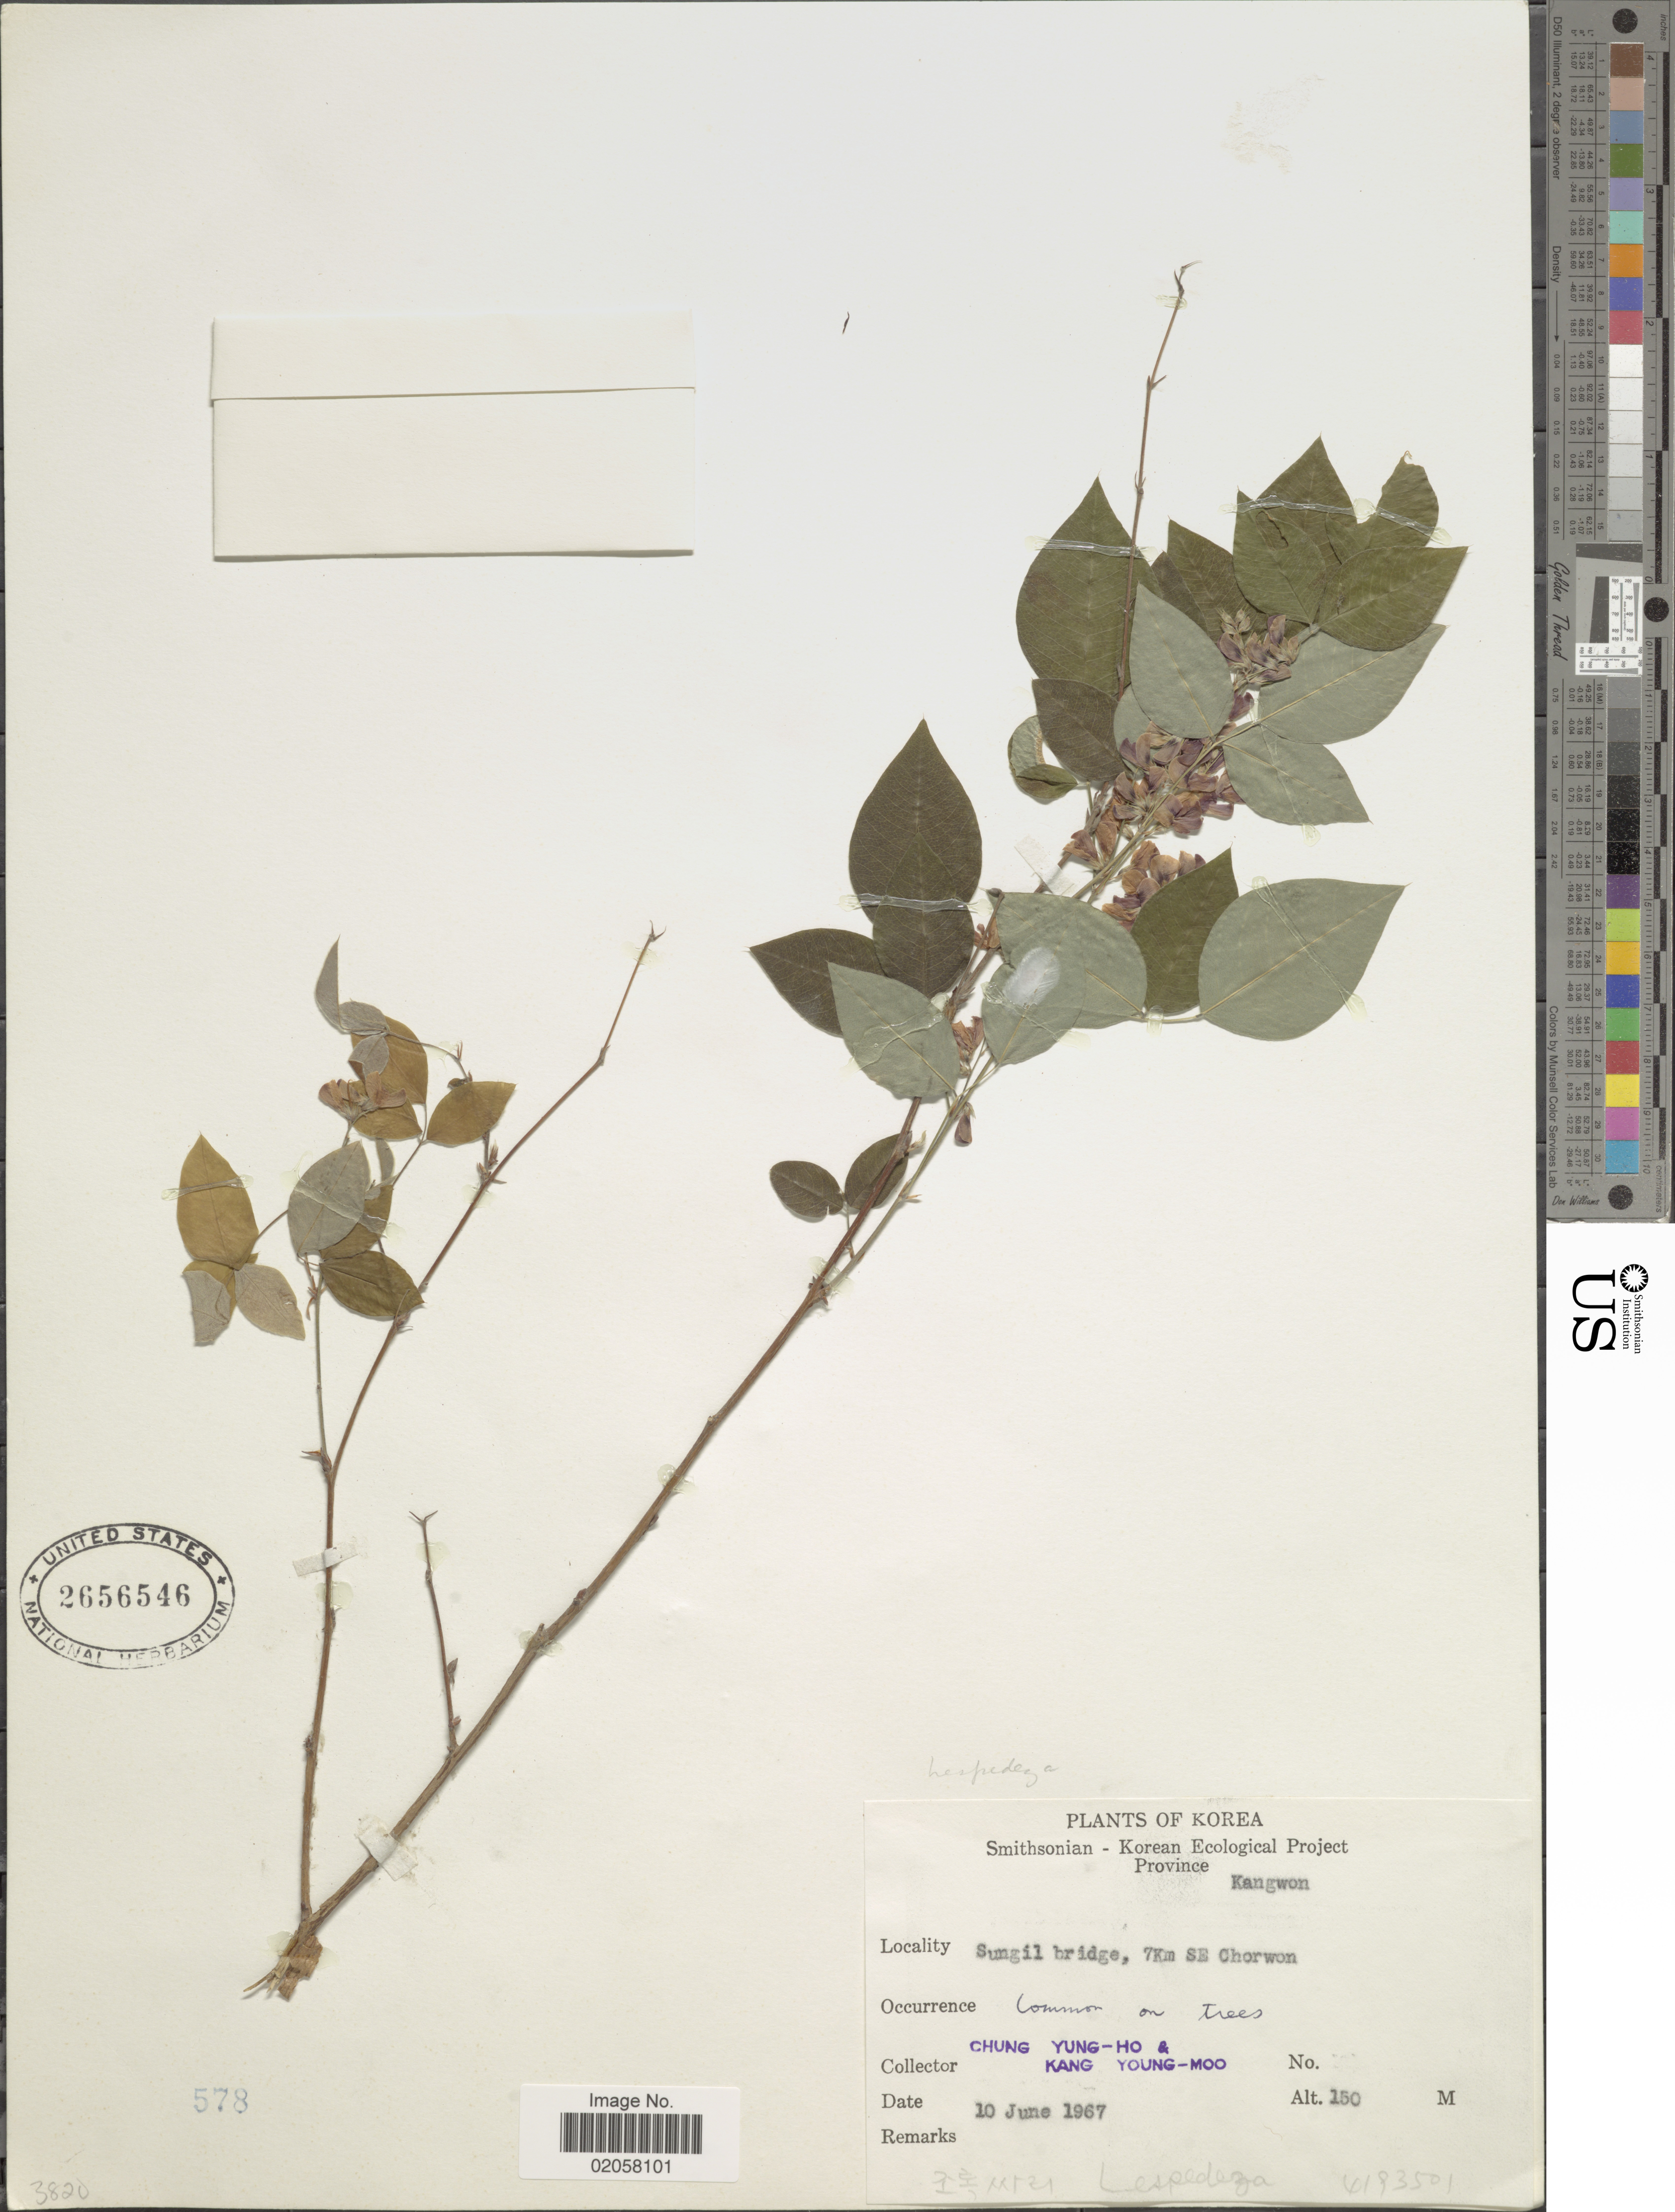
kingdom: Plantae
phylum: Tracheophyta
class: Magnoliopsida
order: Fabales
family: Fabaceae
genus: Lespedeza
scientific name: Lespedeza sp.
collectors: Y. Chung & Y. Kang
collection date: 1967-06-10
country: North Korea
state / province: Kangwon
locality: Sungil bridge, 7 km SE Chorwon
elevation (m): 150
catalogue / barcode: US 2656546